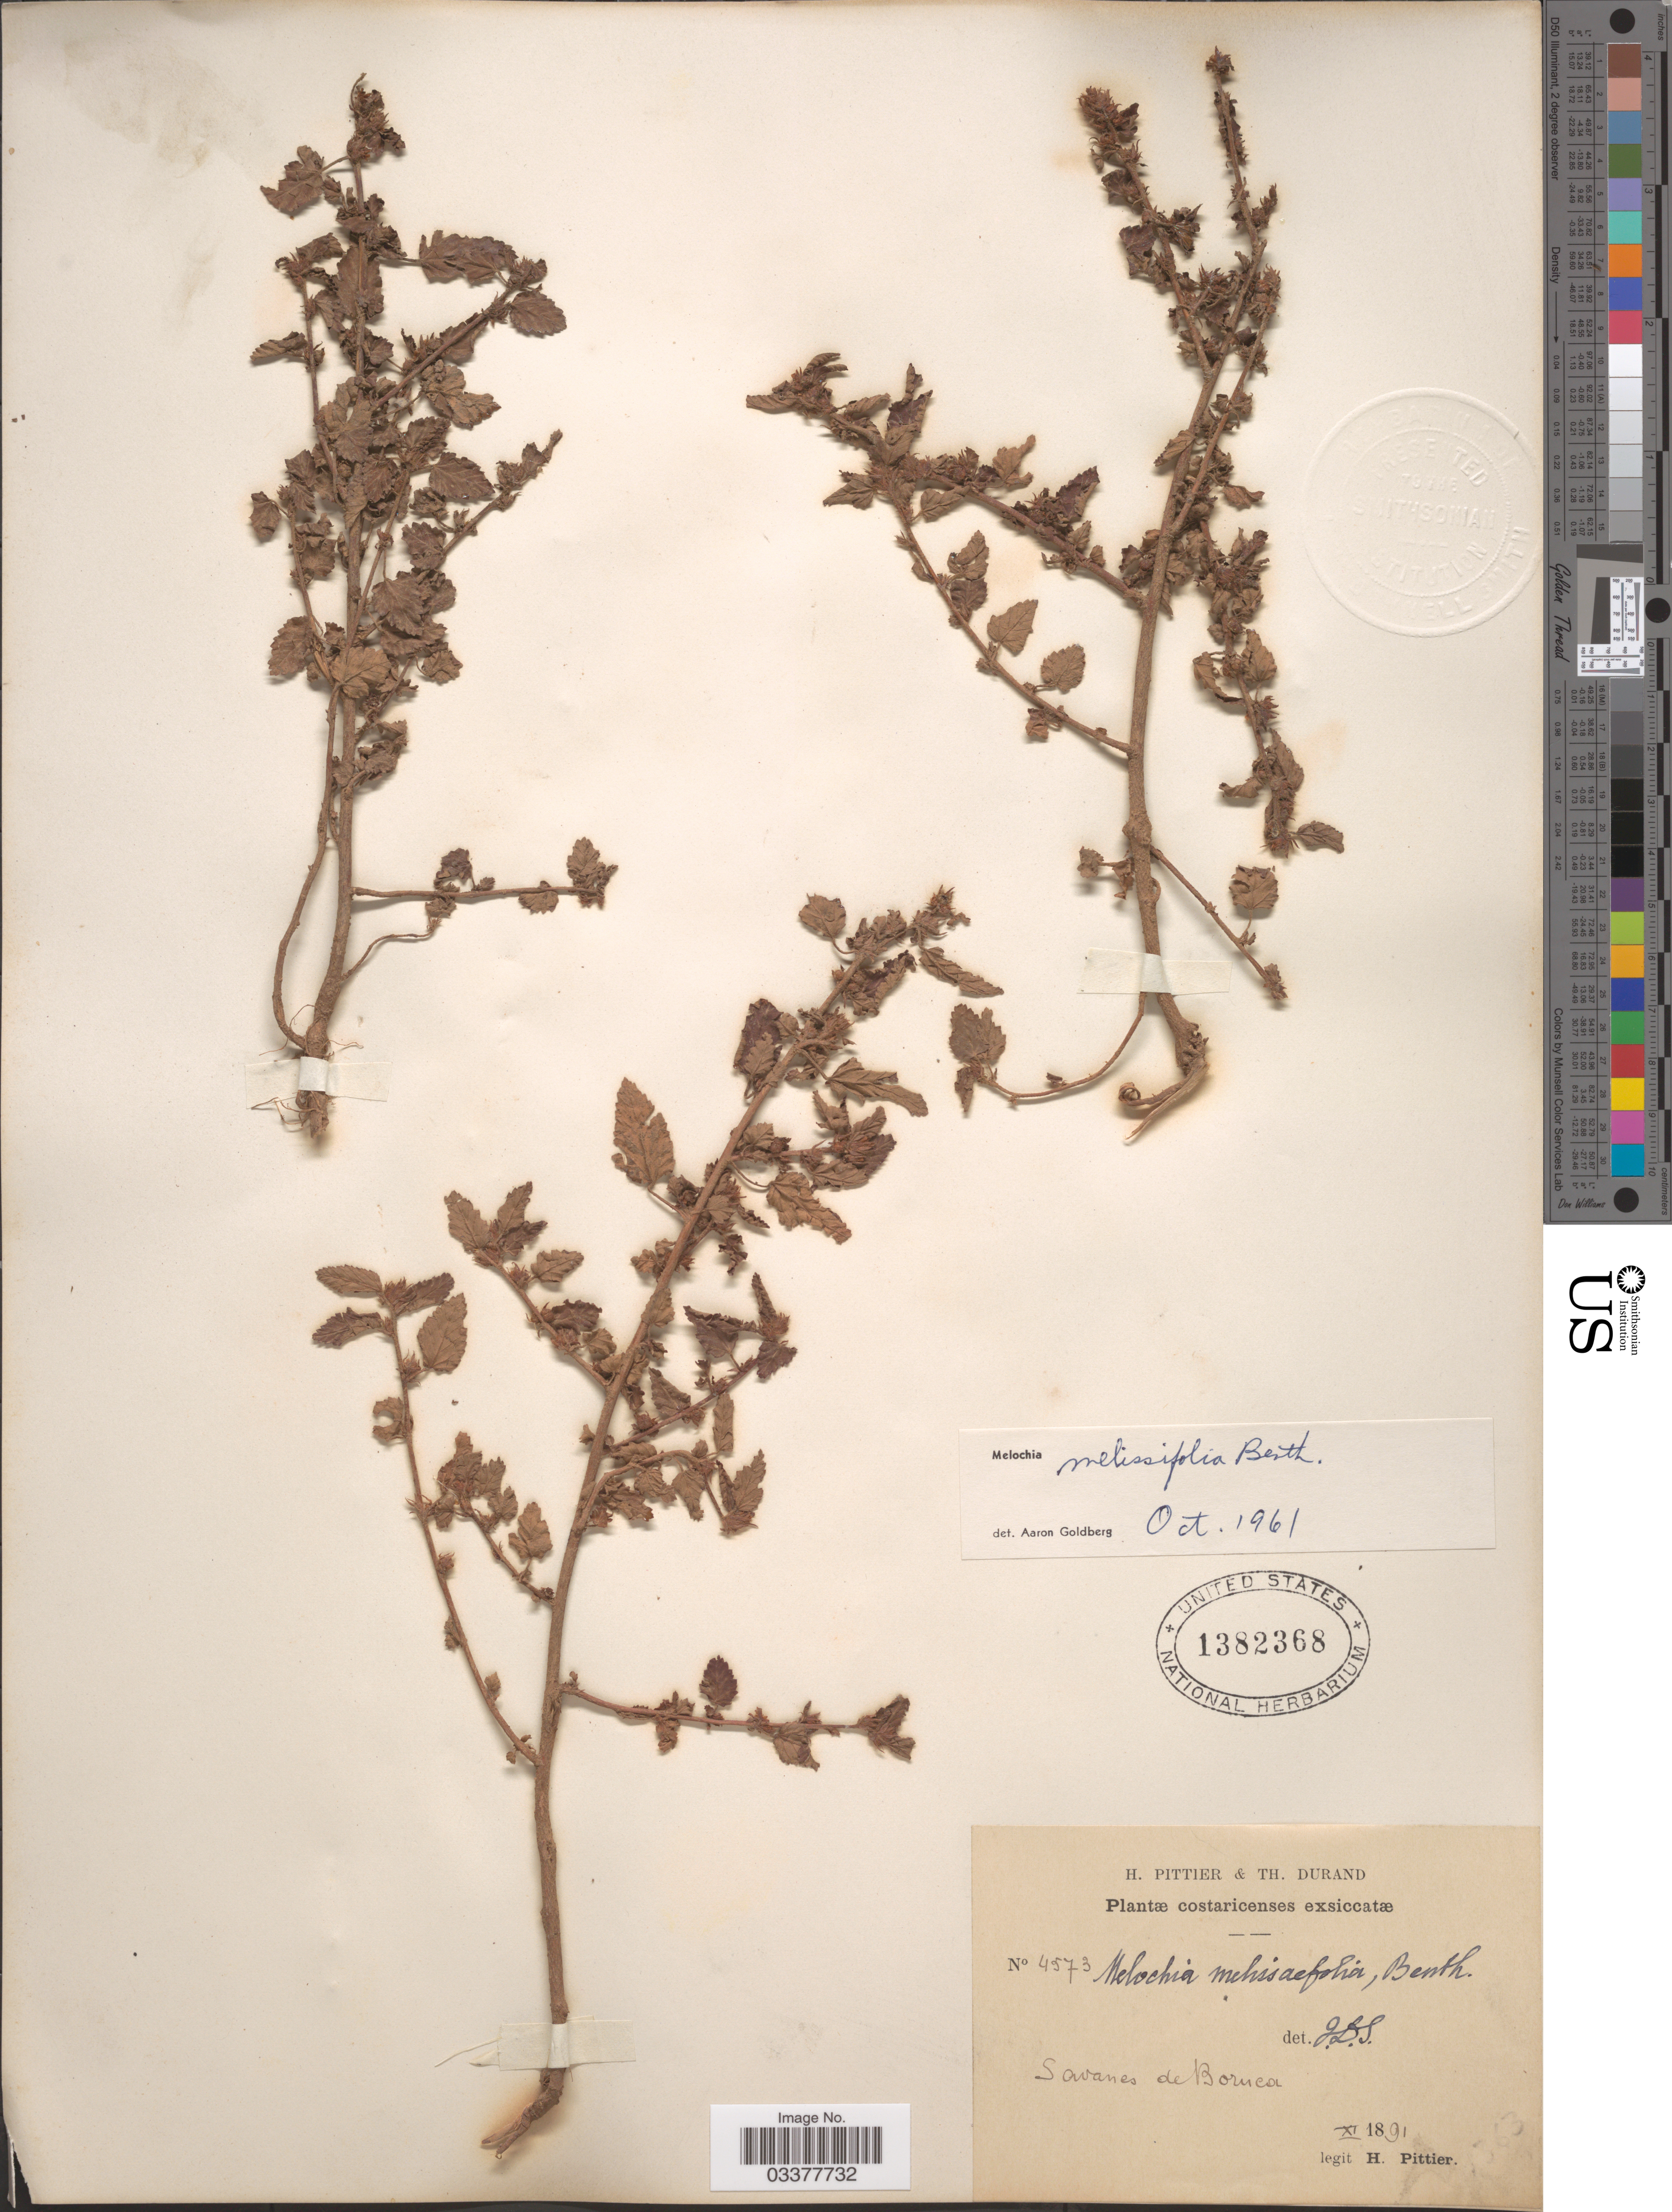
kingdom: Plantae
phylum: Tracheophyta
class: Magnoliopsida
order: Malvales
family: Malvaceae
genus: Melochia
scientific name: Melochia melissifolia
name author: Benth.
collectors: H. F. Pittier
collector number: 4573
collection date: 1891-11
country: Costa Rica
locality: Savanes de Boruca.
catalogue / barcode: US 1382368